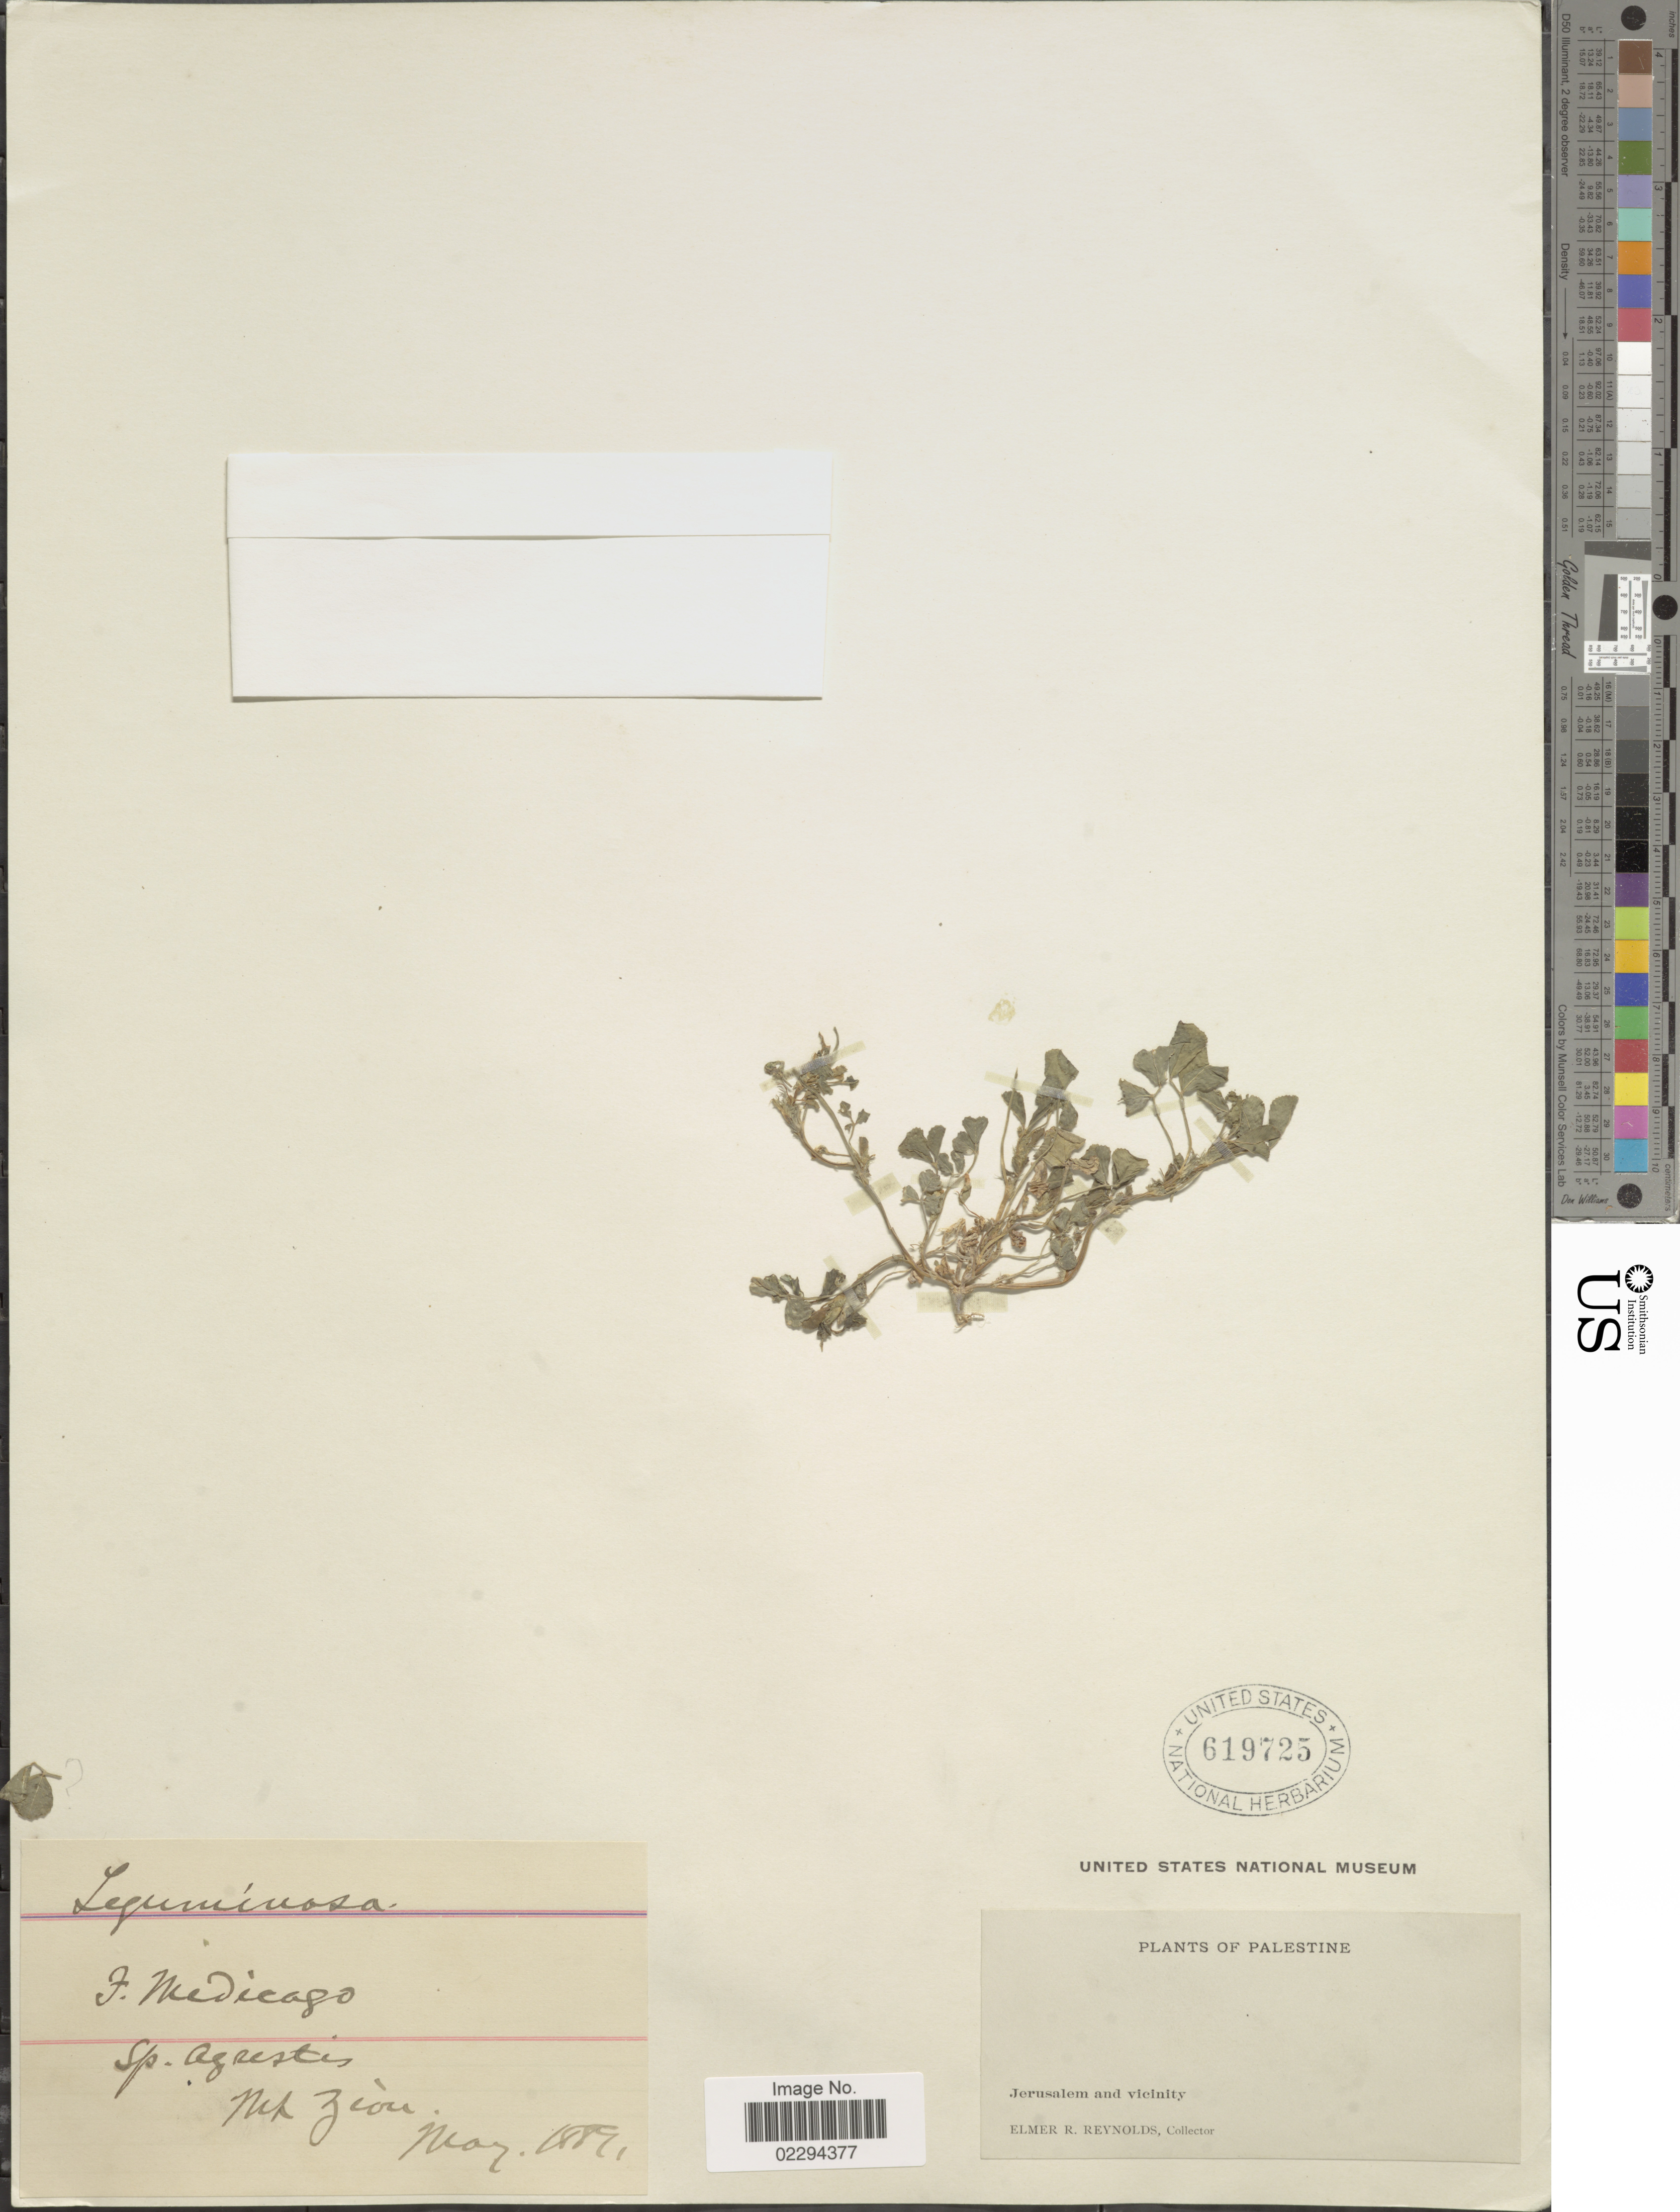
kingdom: Plantae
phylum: Tracheophyta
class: Magnoliopsida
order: Fabales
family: Fabaceae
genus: Medicago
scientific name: Medicago sp.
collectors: E. Reynolds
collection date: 1889-05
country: Israel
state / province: Jerusalem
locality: Palestine, Jerusalem and vicinity, Mt Zion.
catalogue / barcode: US 619725